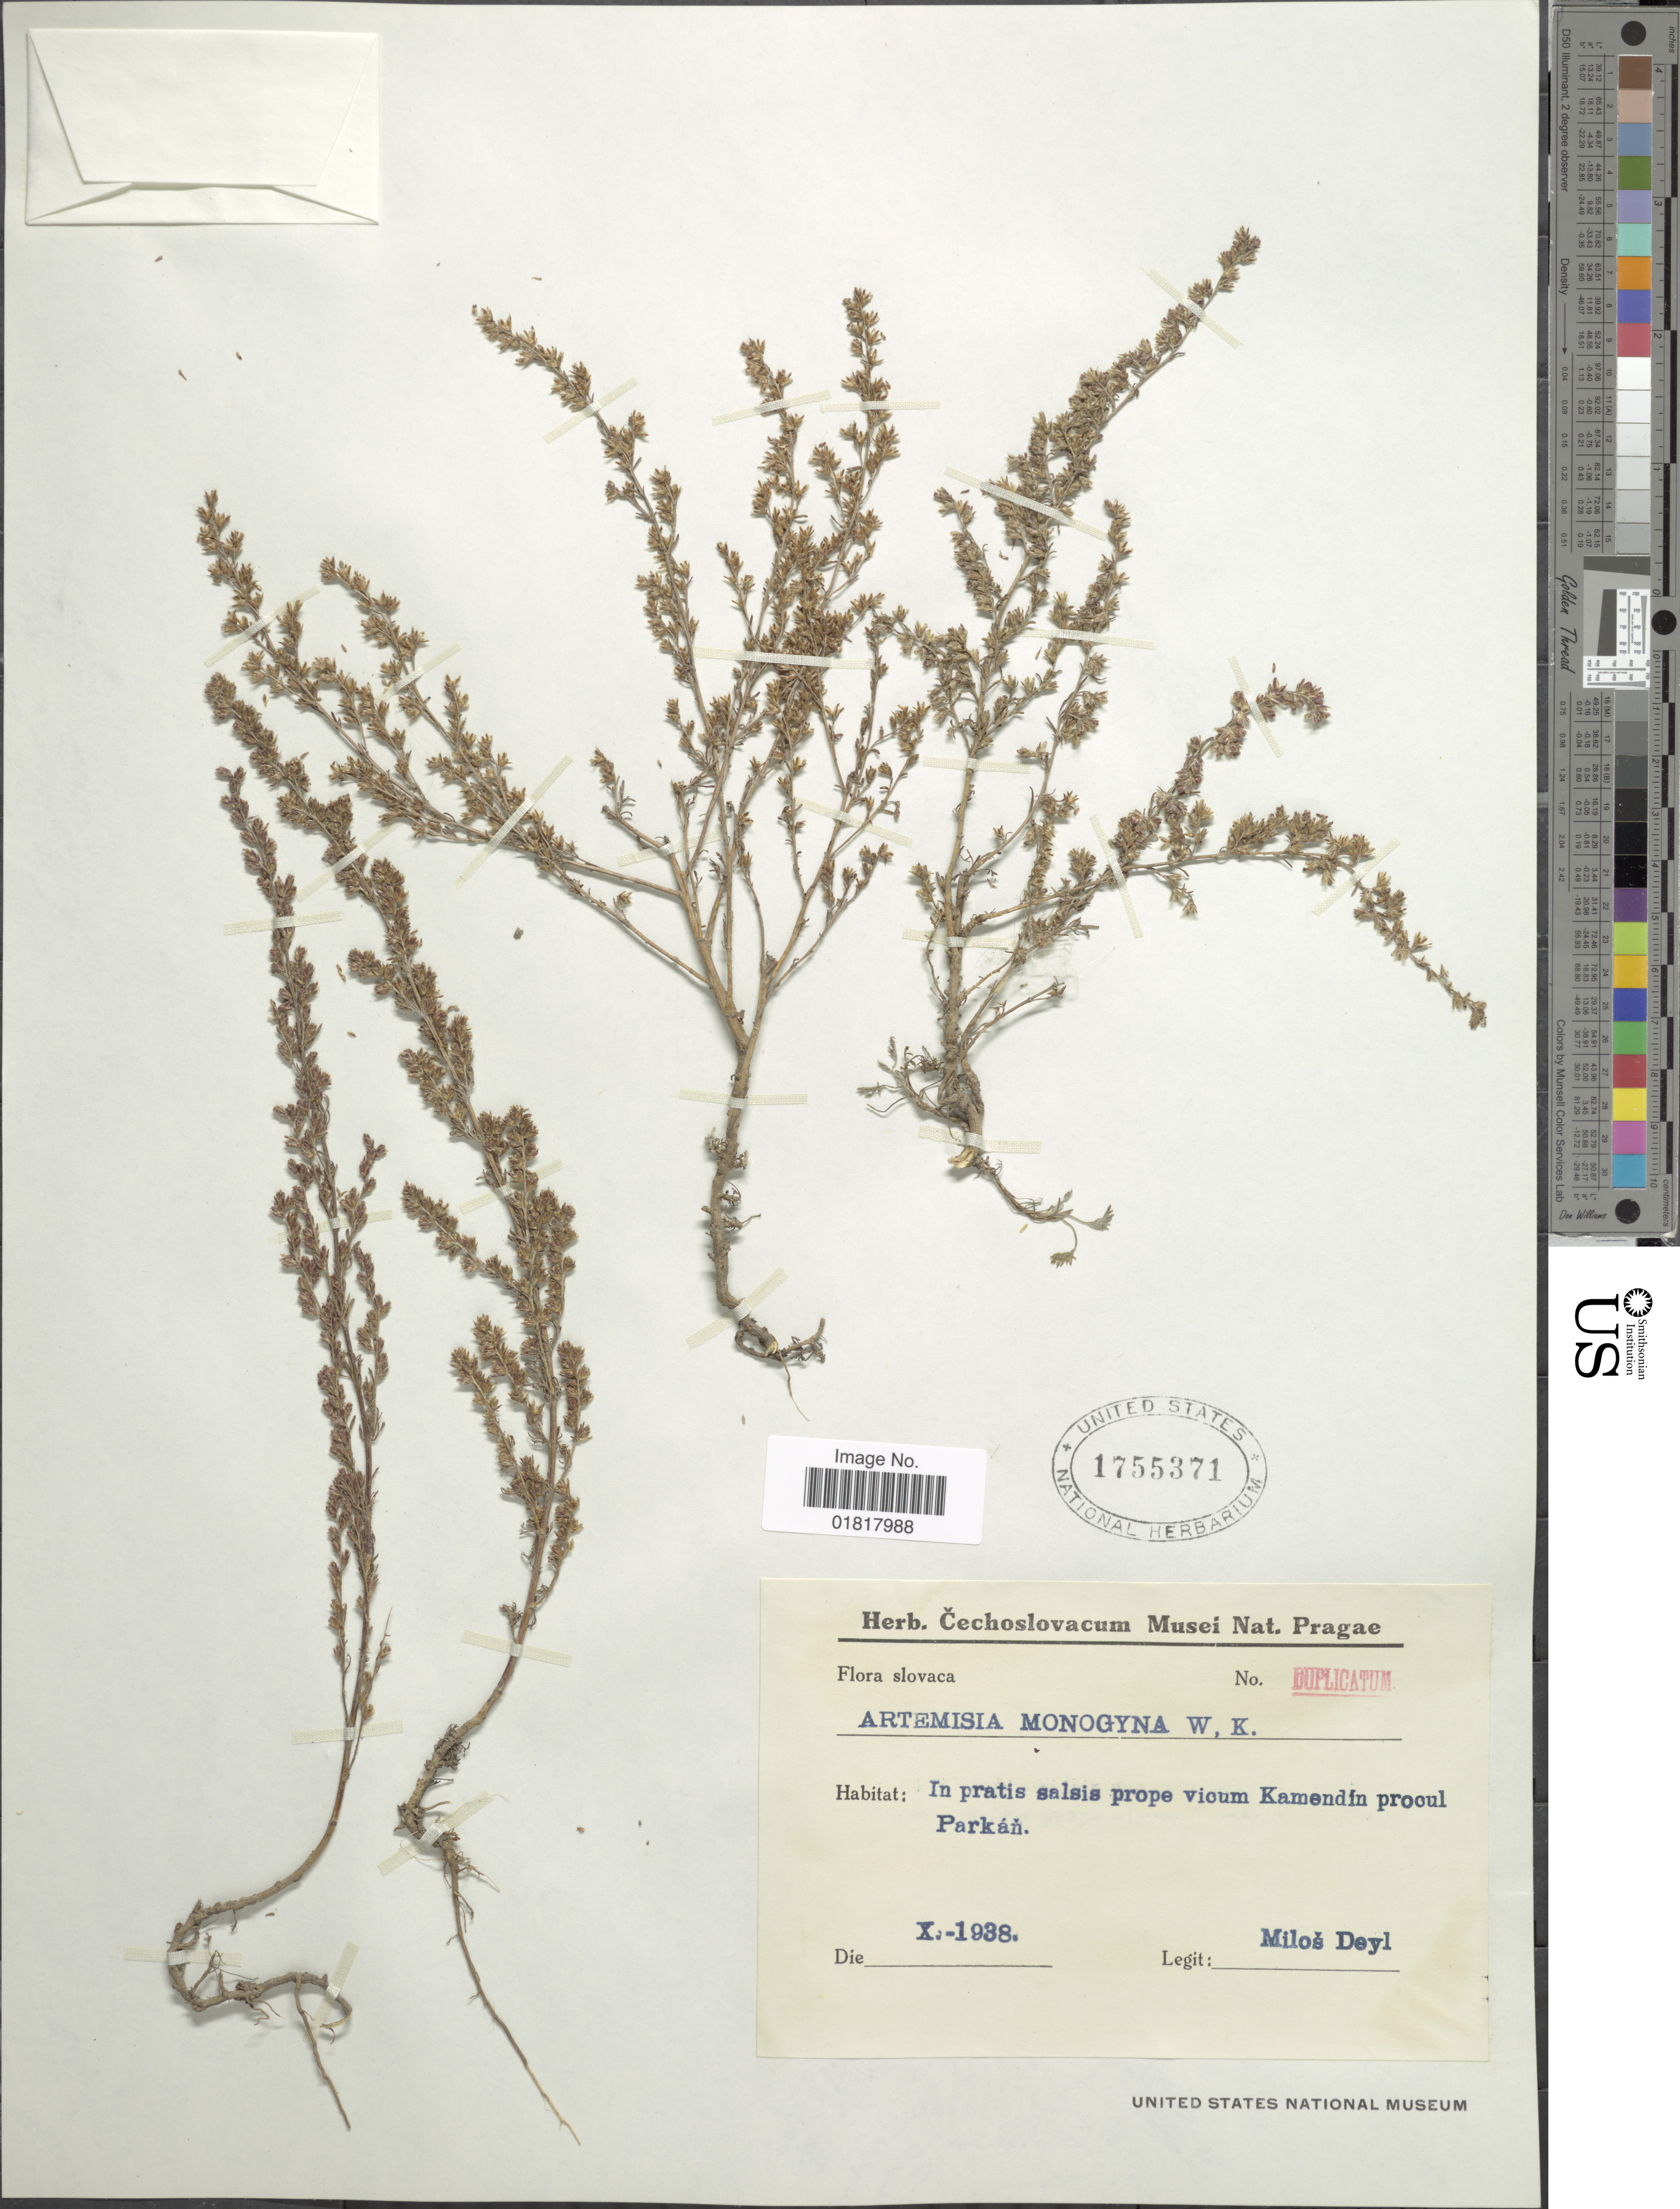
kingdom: Plantae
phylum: Tracheophyta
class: Magnoliopsida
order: Asterales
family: Asteraceae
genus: Artemisia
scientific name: Artemisia monogyna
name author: Poljakov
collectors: M. Deyl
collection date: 1938-10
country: Slovakia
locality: Slovaca, in pratis salsis prope vicum Kamendín procul Parkán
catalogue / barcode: US 1755371